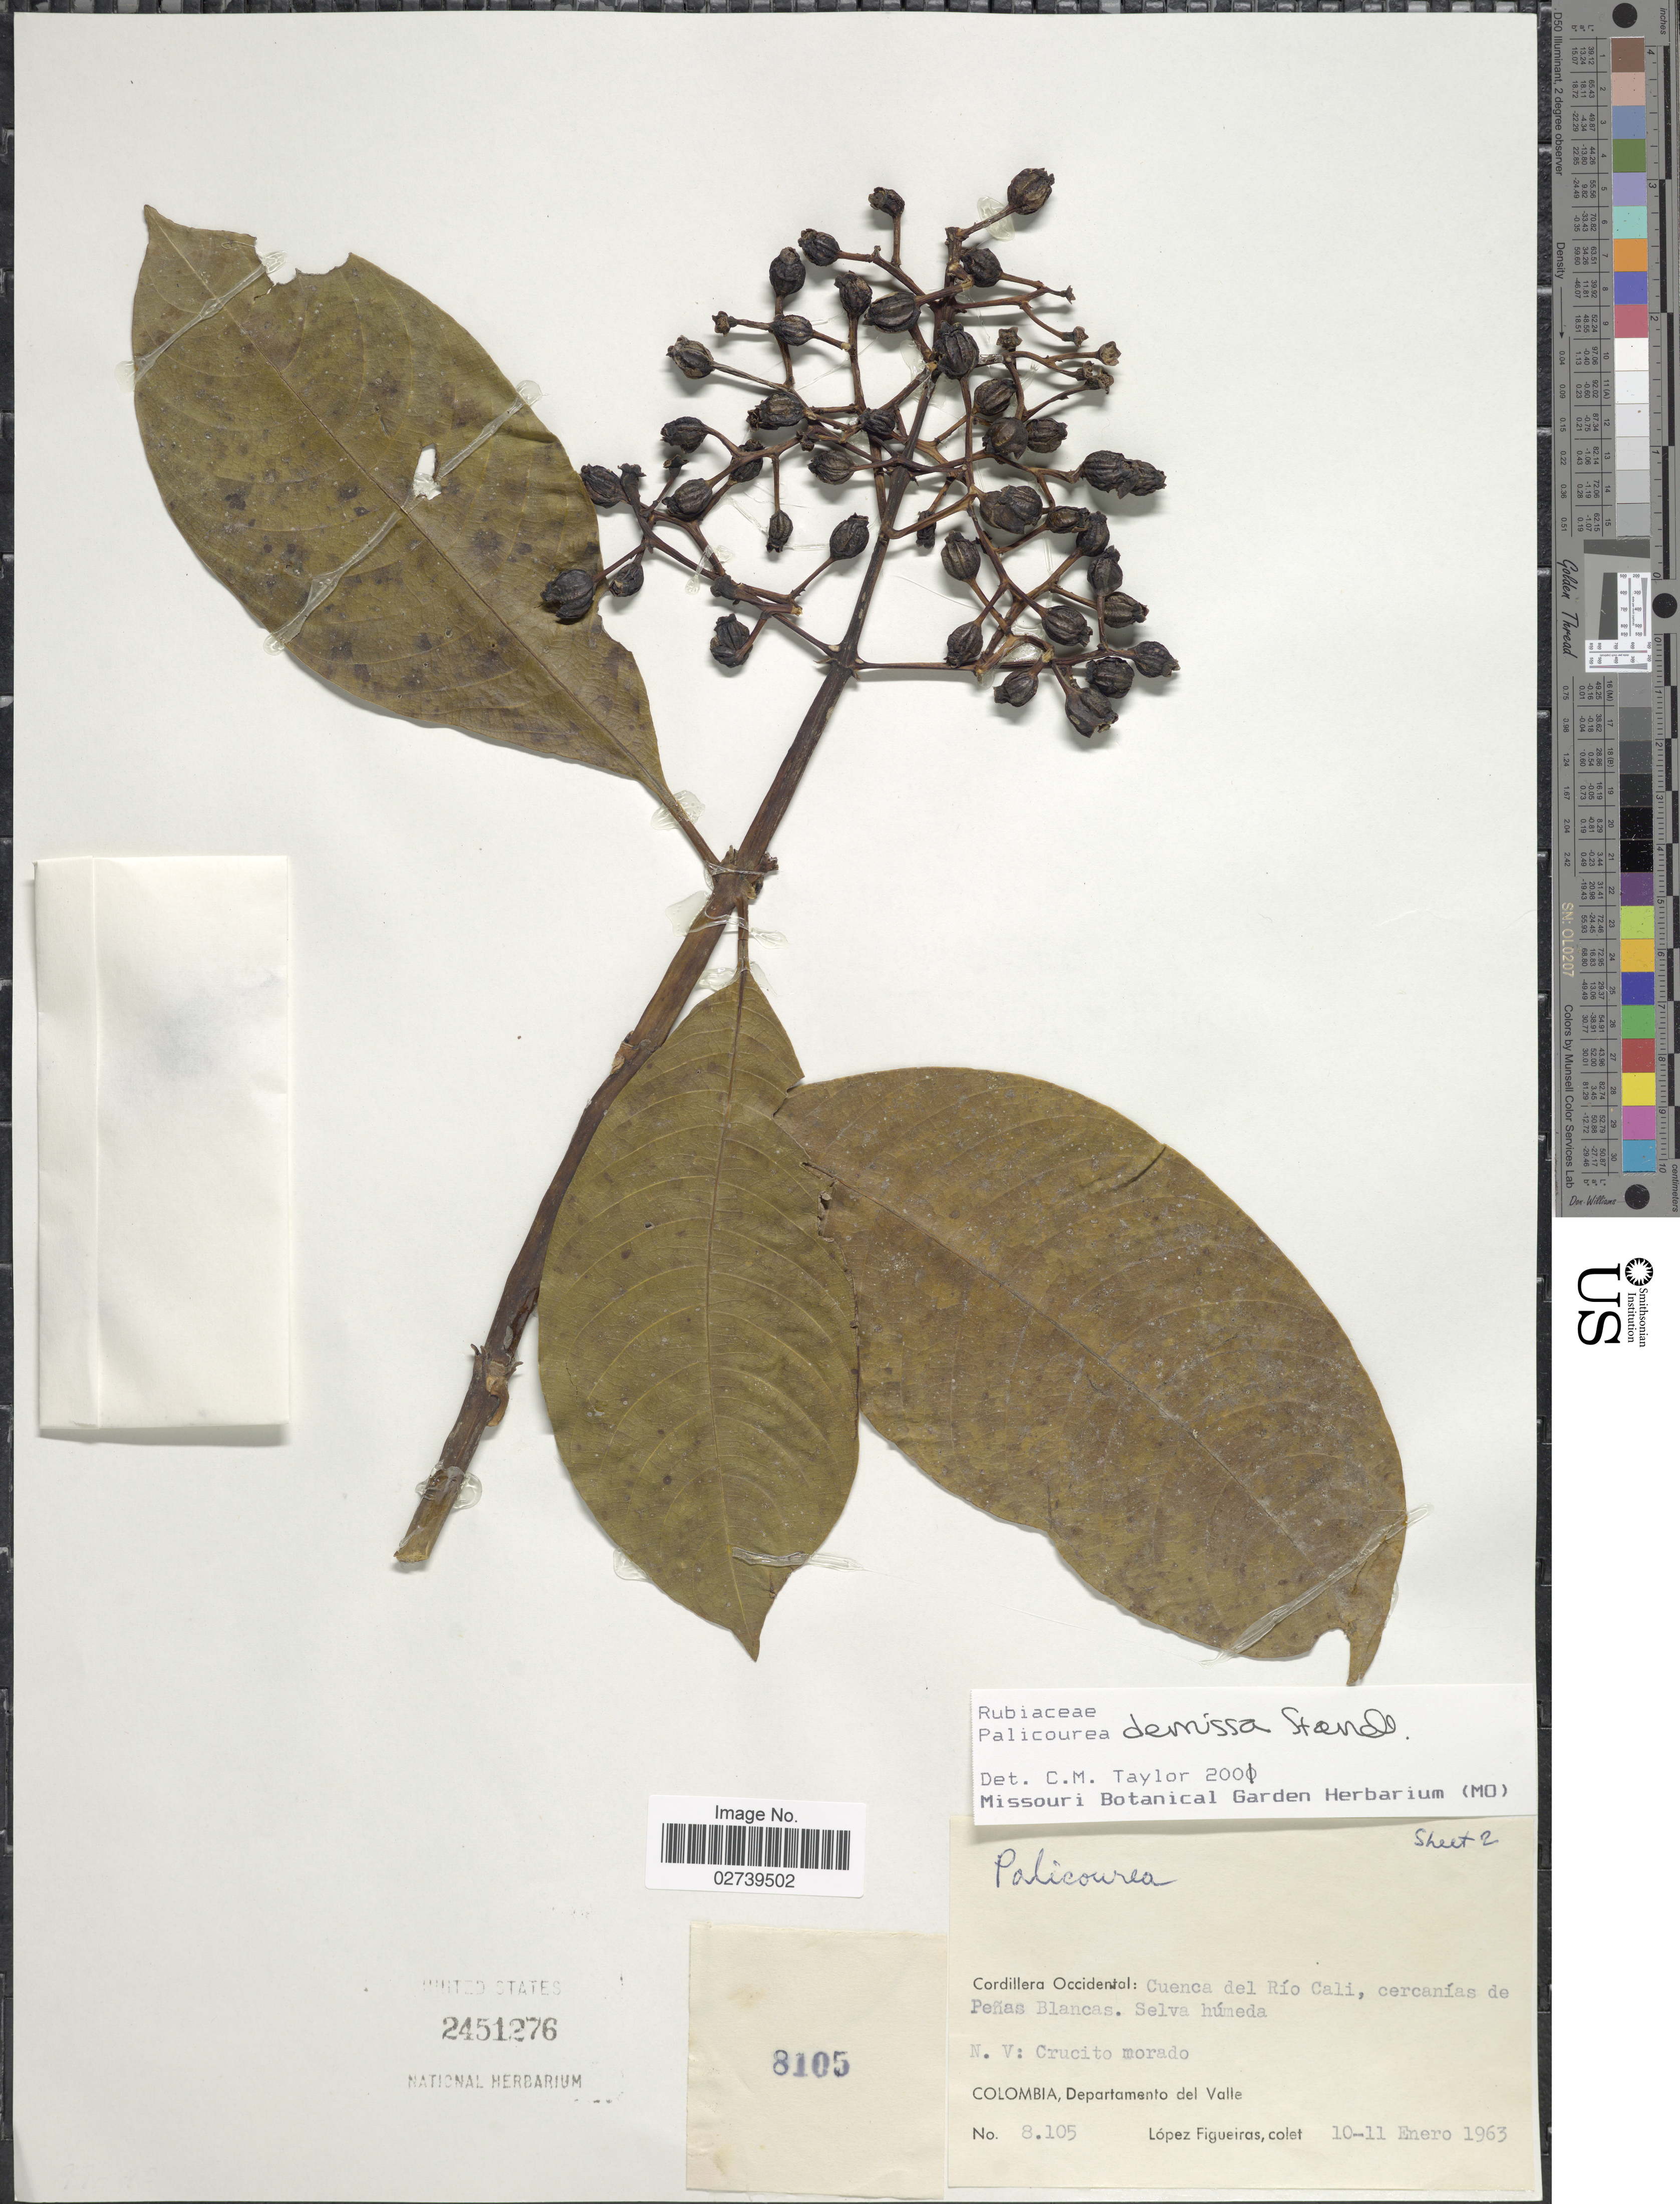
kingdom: Plantae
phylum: Tracheophyta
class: Magnoliopsida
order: Gentianales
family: Rubiaceae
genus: Palicourea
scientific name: Palicourea demissa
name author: Standl.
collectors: M. López Figueiras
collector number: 8105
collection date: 1963-01-10/1963-01-11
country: Colombia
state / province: Valle del Cauca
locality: Cordillera Occidental: Cuenca del Rio Cali, cercanias de Penas Blancas, Departamento del Valle.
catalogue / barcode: US 2451276